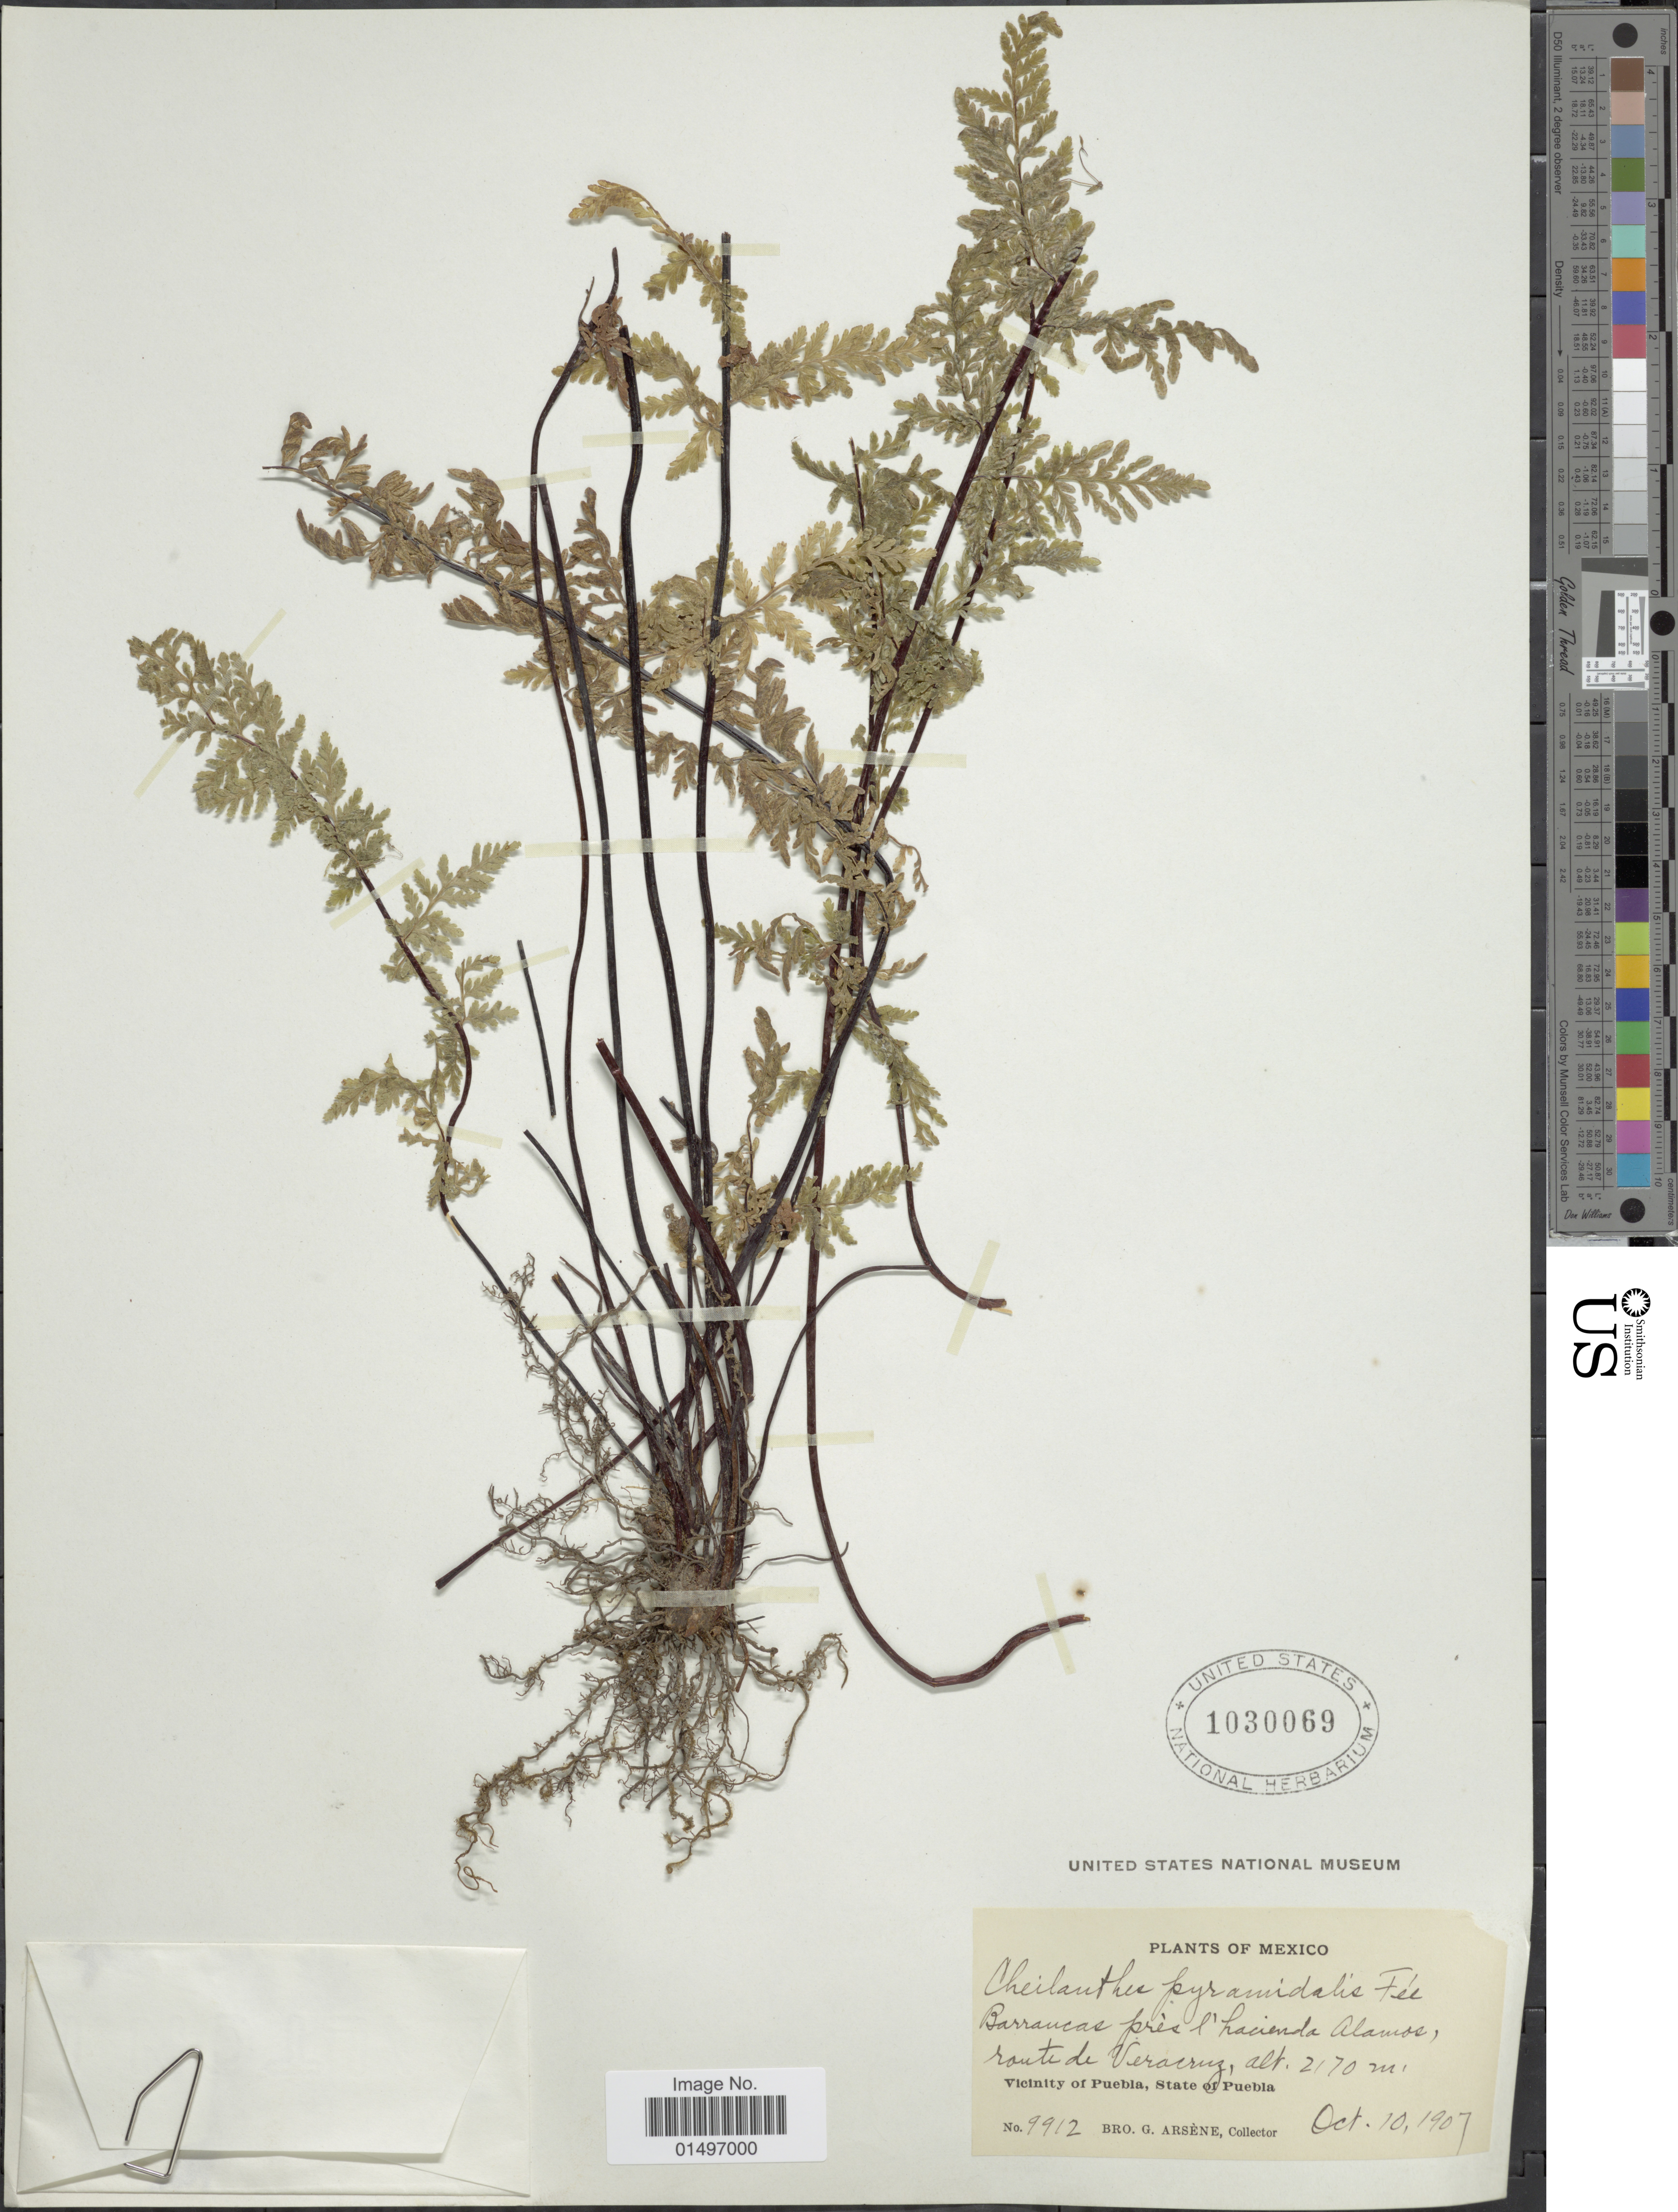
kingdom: Plantae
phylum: Tracheophyta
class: Polypodiopsida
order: Polypodiales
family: Pteridaceae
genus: Gaga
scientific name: Gaga hirsuta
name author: (Link) Fay W. Li & Windham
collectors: Bro. G. Arsène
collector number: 9912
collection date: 1907-10-10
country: Mexico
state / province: Puebla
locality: Mexico, Vicinity of Puebla, Barranca pres I' Lacienda Alamos, route de Veracruz.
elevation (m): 2170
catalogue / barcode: US 1030069